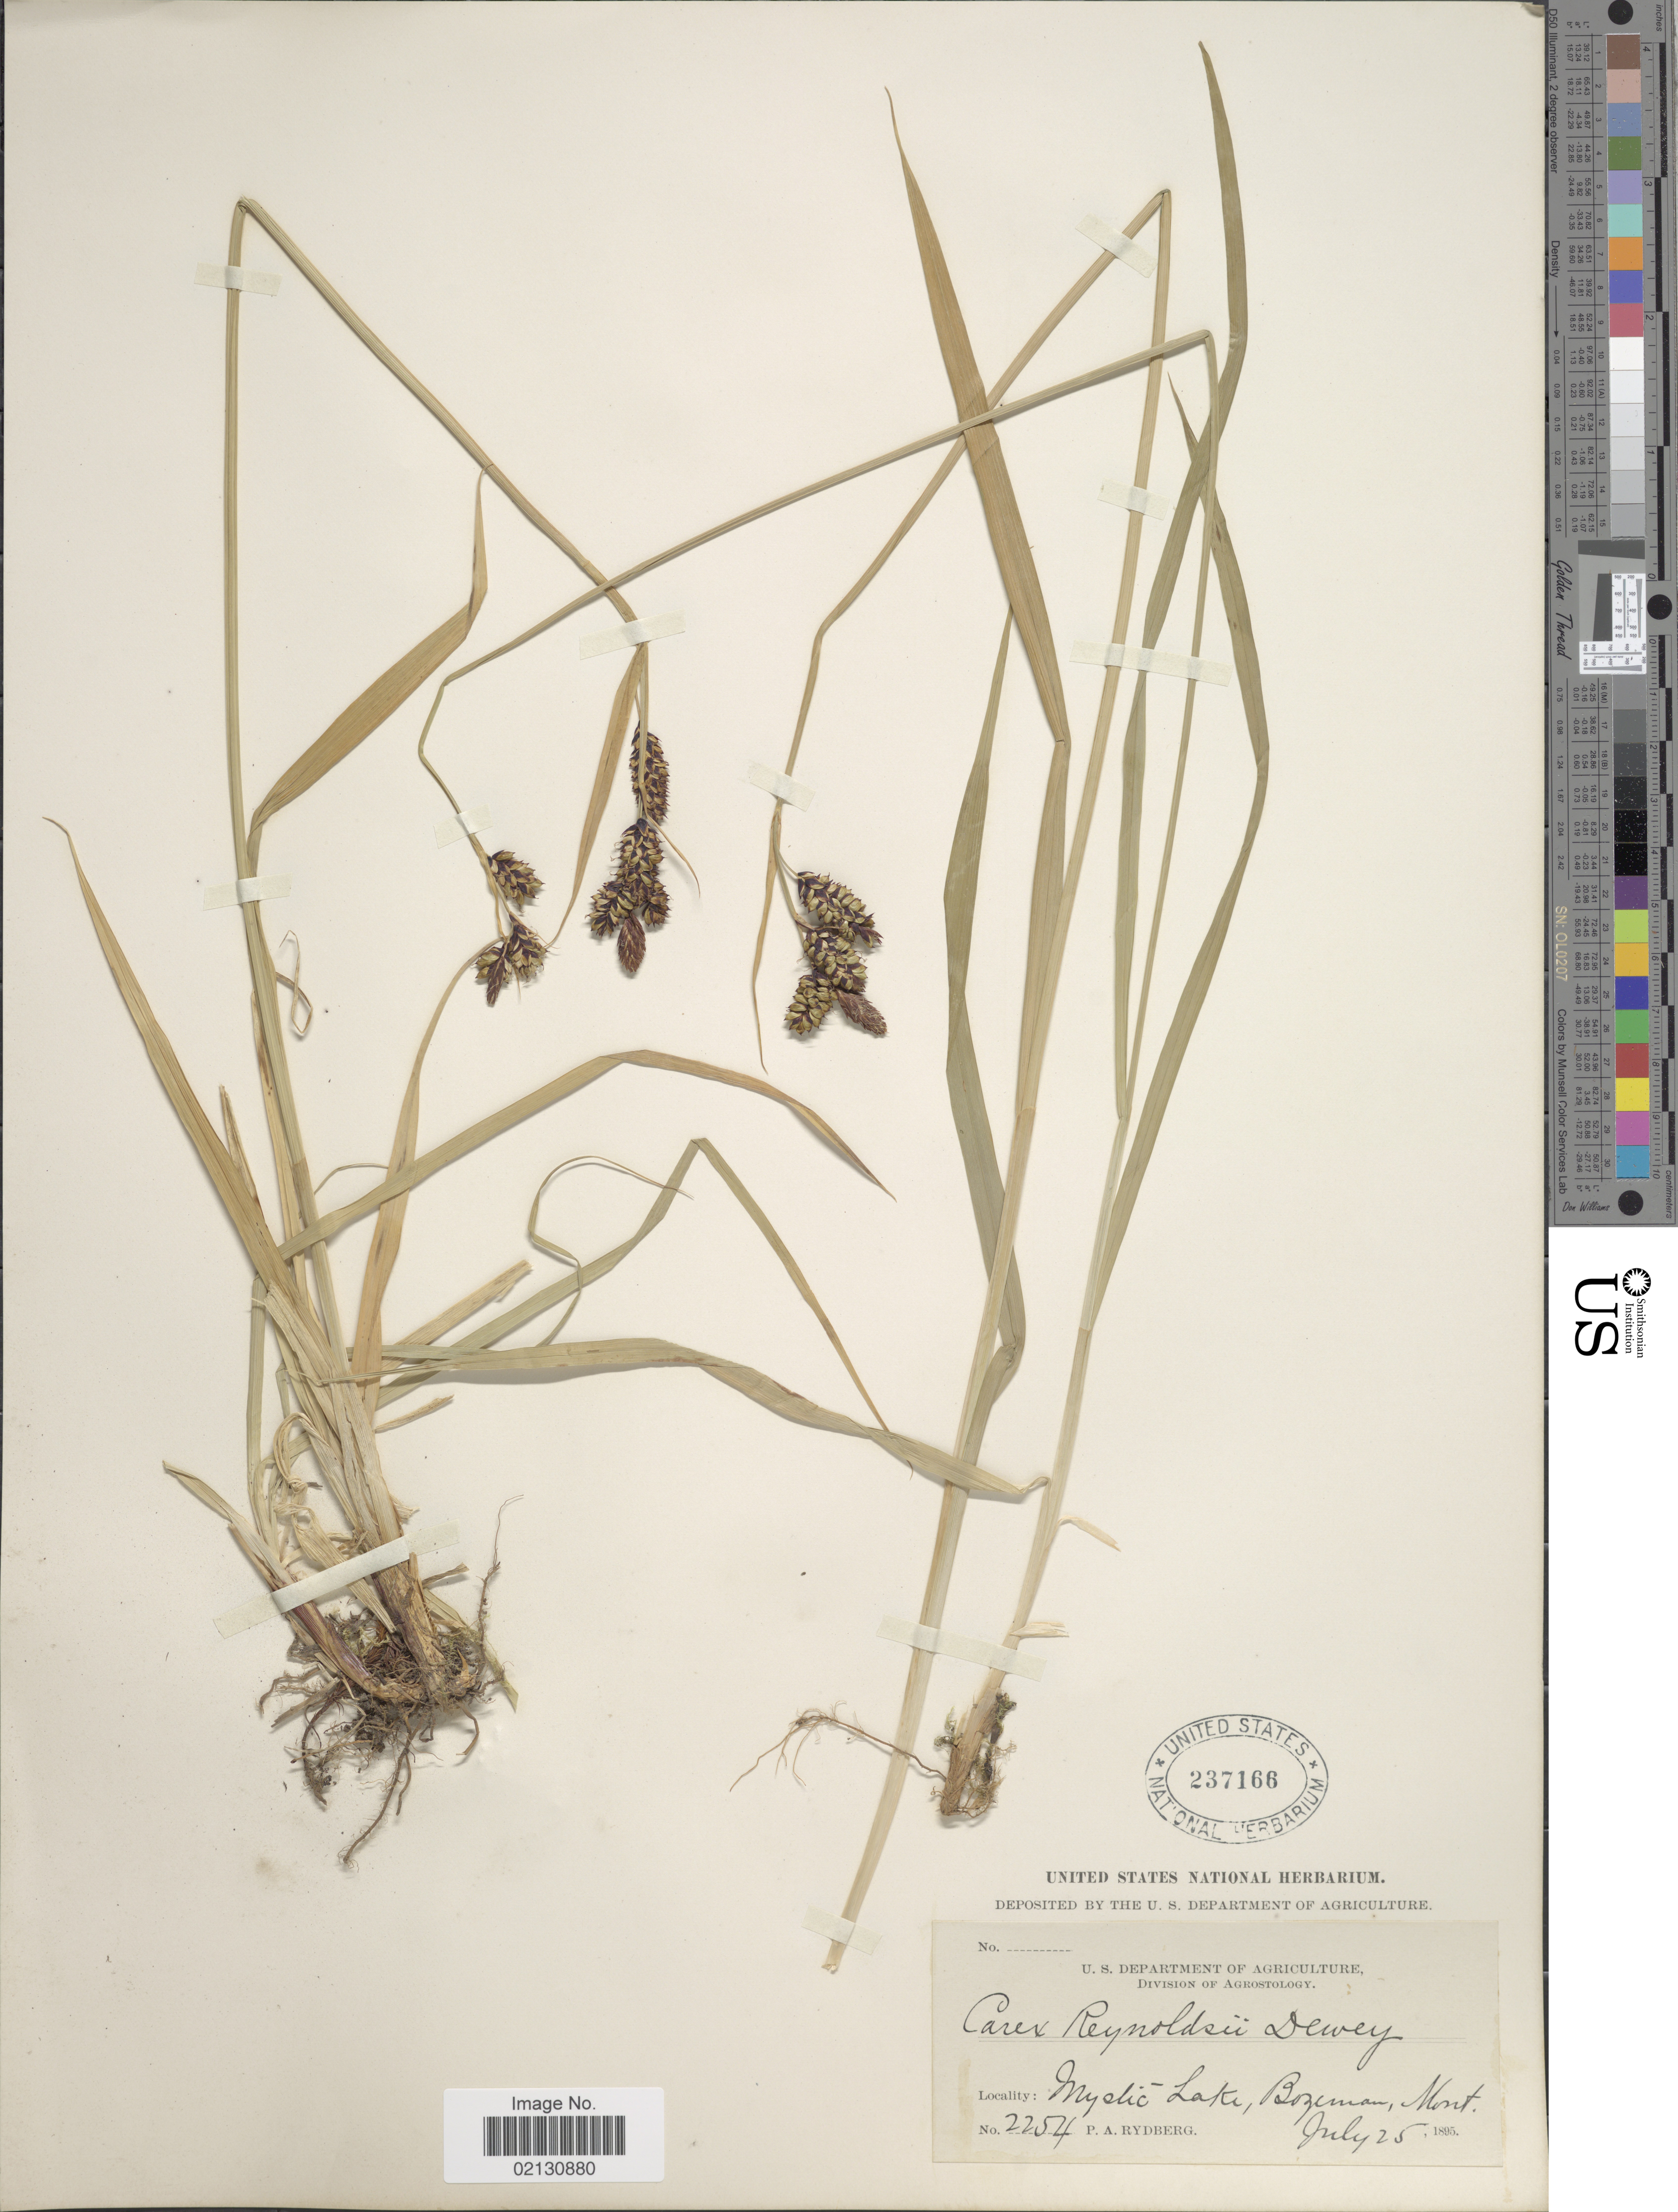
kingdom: Plantae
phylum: Tracheophyta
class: Liliopsida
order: Poales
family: Cyperaceae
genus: Carex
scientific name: Carex raynoldsii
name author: Dewey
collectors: P. A. Rydberg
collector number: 2254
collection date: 1895-07-25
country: United States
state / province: Montana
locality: Mystic Lake, Bozeman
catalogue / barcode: US 237166